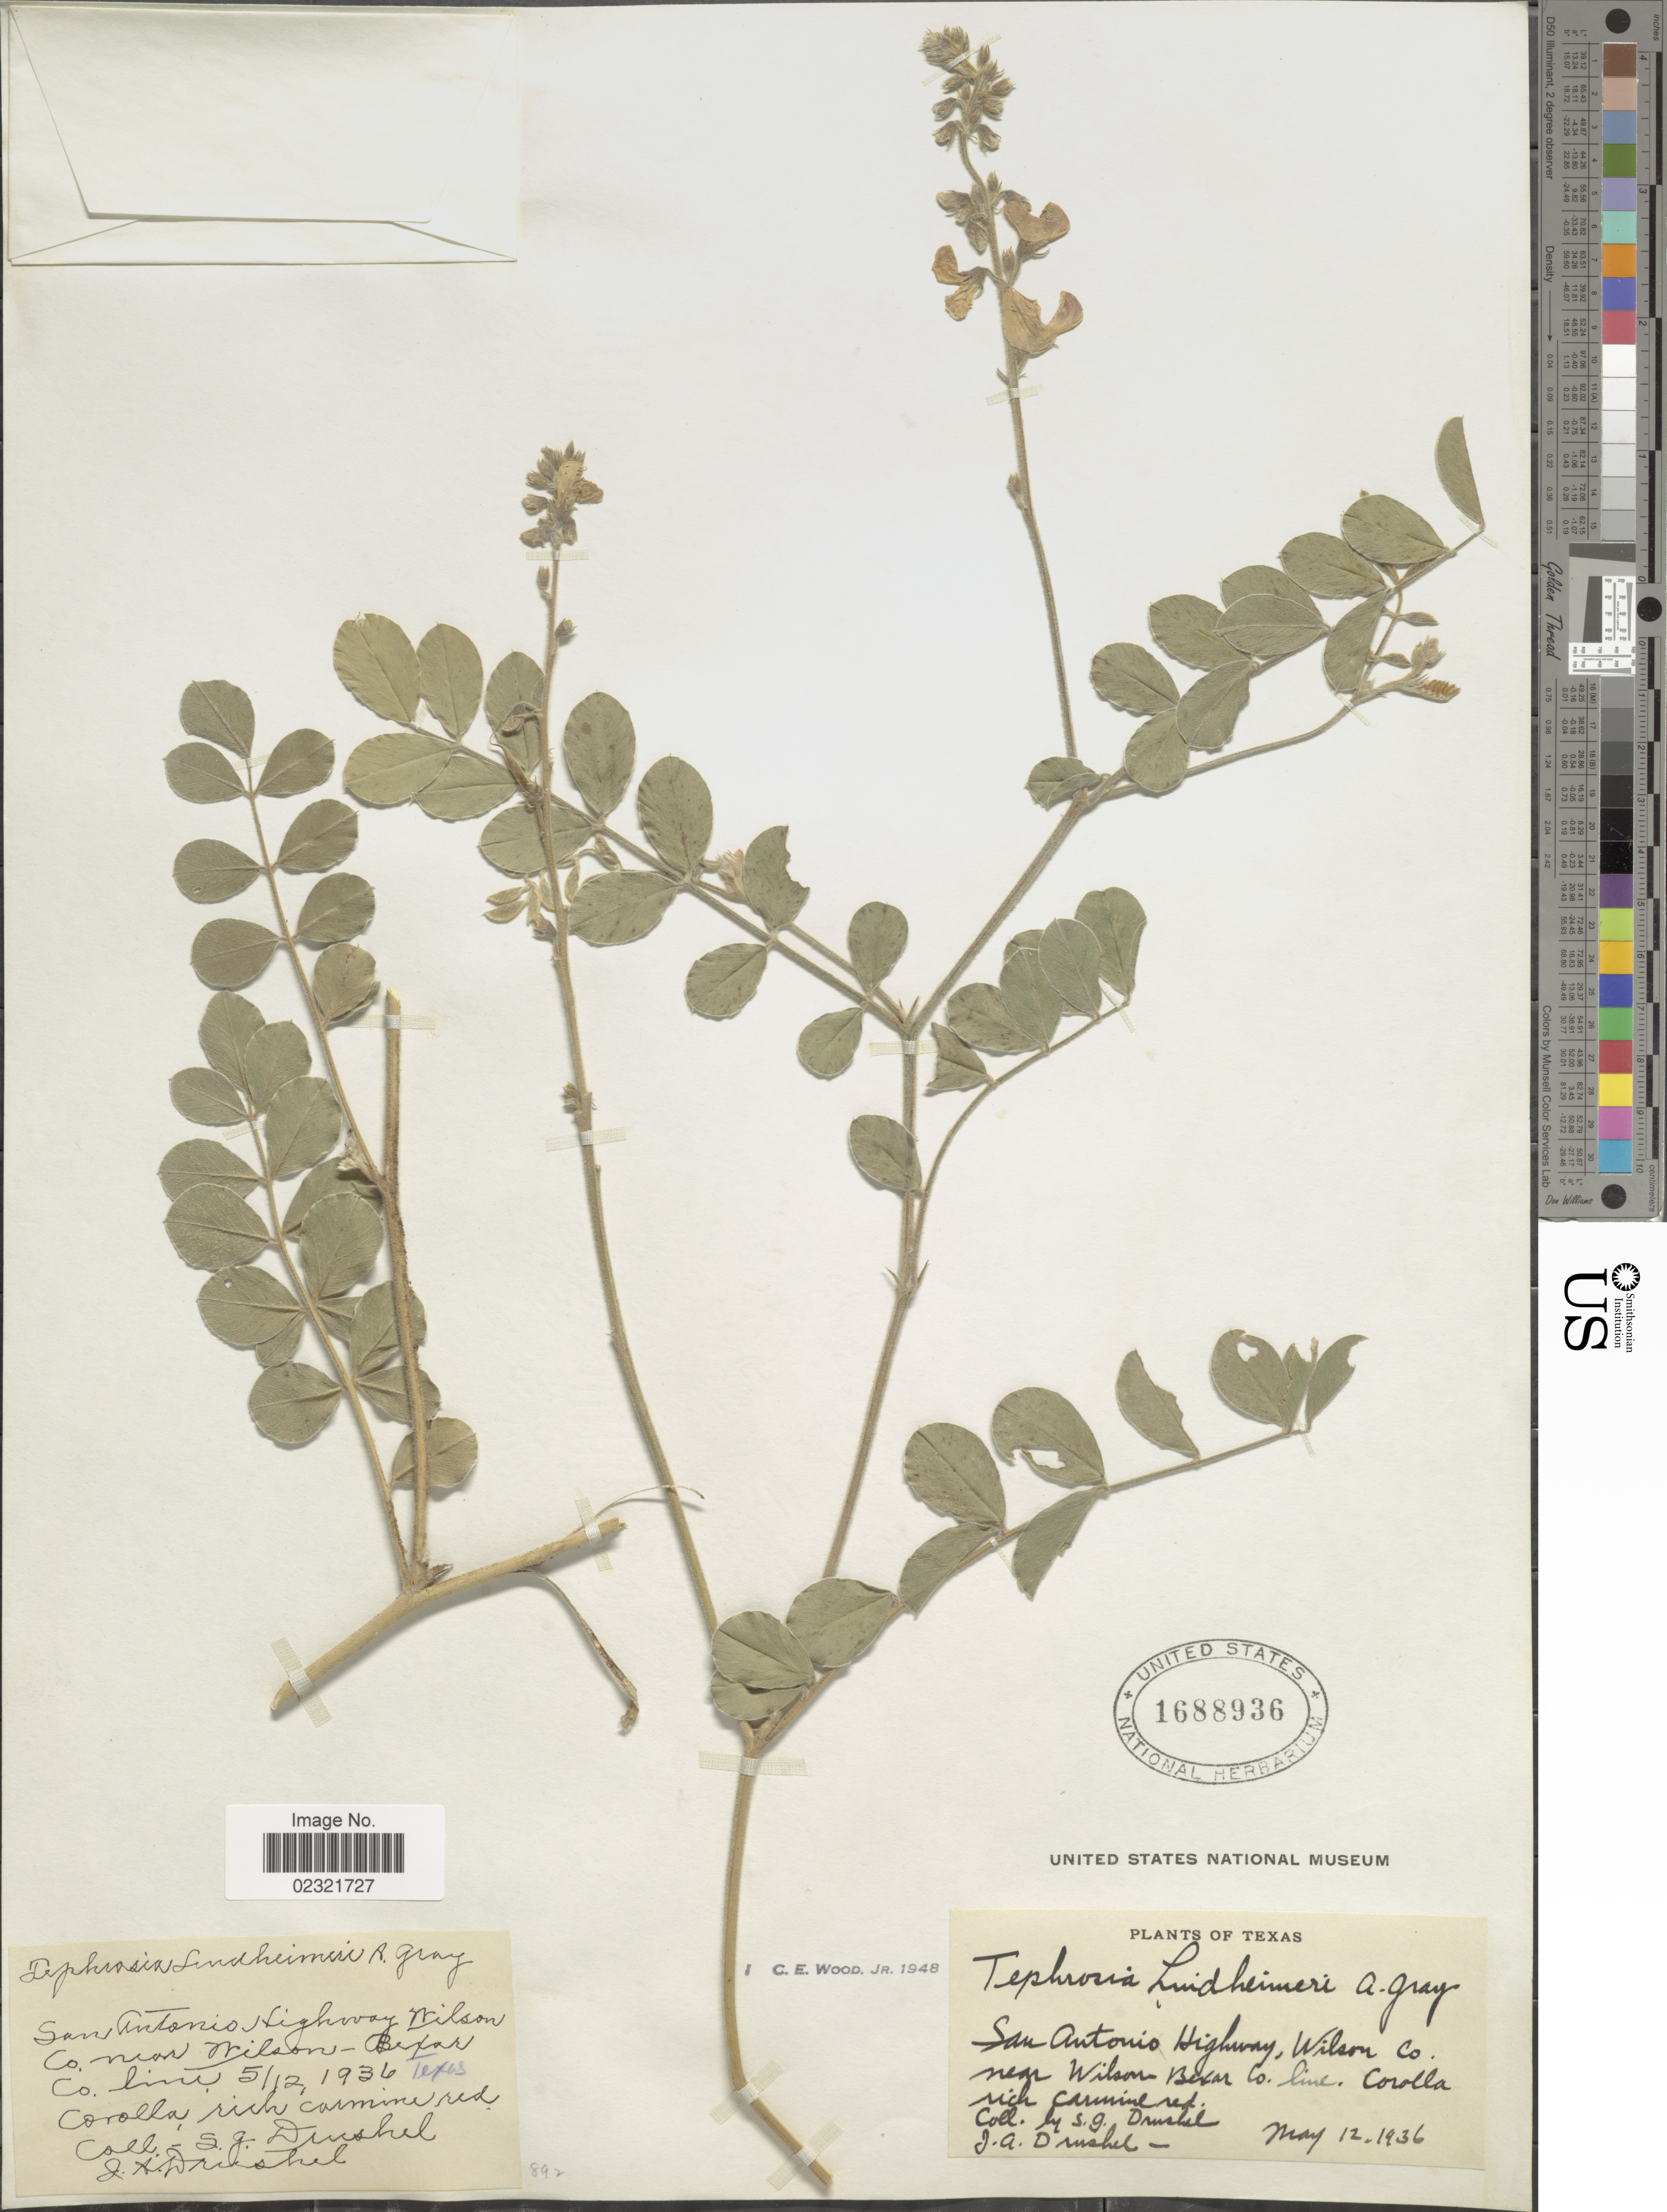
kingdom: Plantae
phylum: Tracheophyta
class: Magnoliopsida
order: Fabales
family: Fabaceae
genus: Tephrosia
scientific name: Tephrosia lindheimeri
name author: A. Gray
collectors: S. Drushel & J. A. Drushel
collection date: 1936-05-12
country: United States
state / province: Texas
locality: San Antonia Highway, Wilson Co. near Wilson Bexar Co line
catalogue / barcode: US 1688936